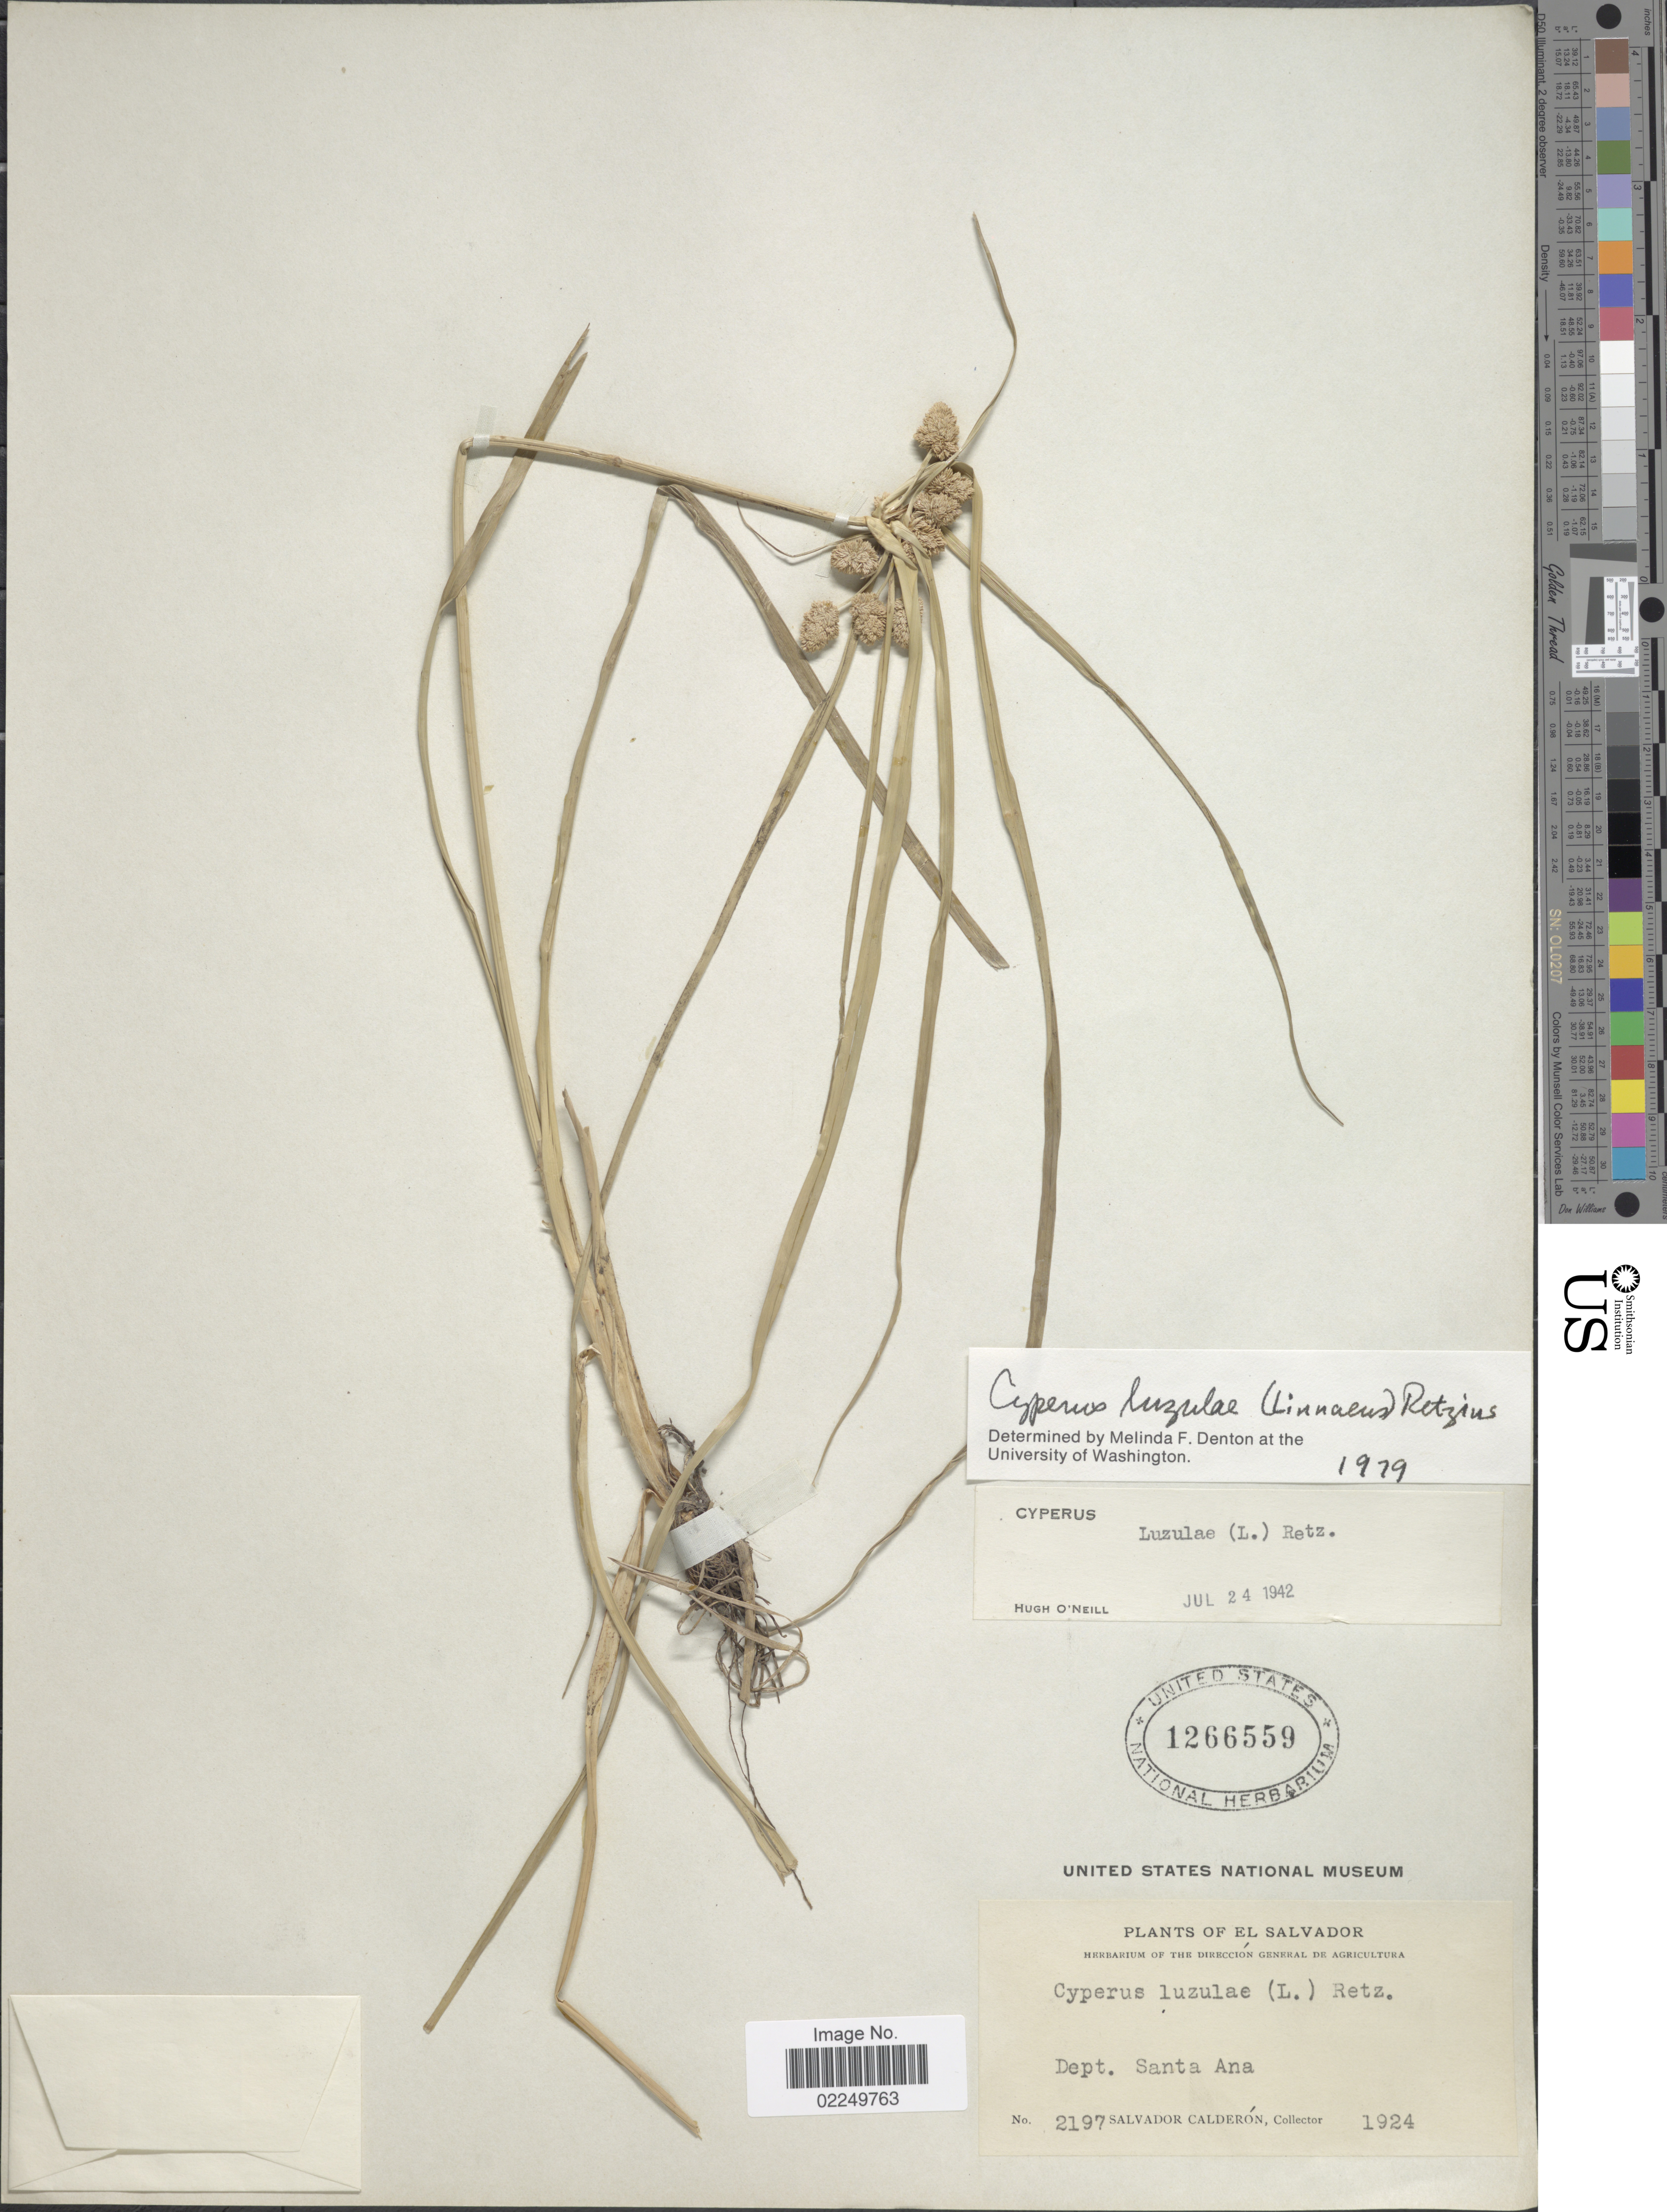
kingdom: Plantae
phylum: Tracheophyta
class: Liliopsida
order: Poales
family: Cyperaceae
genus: Cyperus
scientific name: Cyperus luzulae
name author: (L.) Rottb. ex Retz.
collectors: S. Calderón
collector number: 2197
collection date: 1924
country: El Salvador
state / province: Santa Ana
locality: Dept. Santa Ana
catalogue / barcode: US 1266559